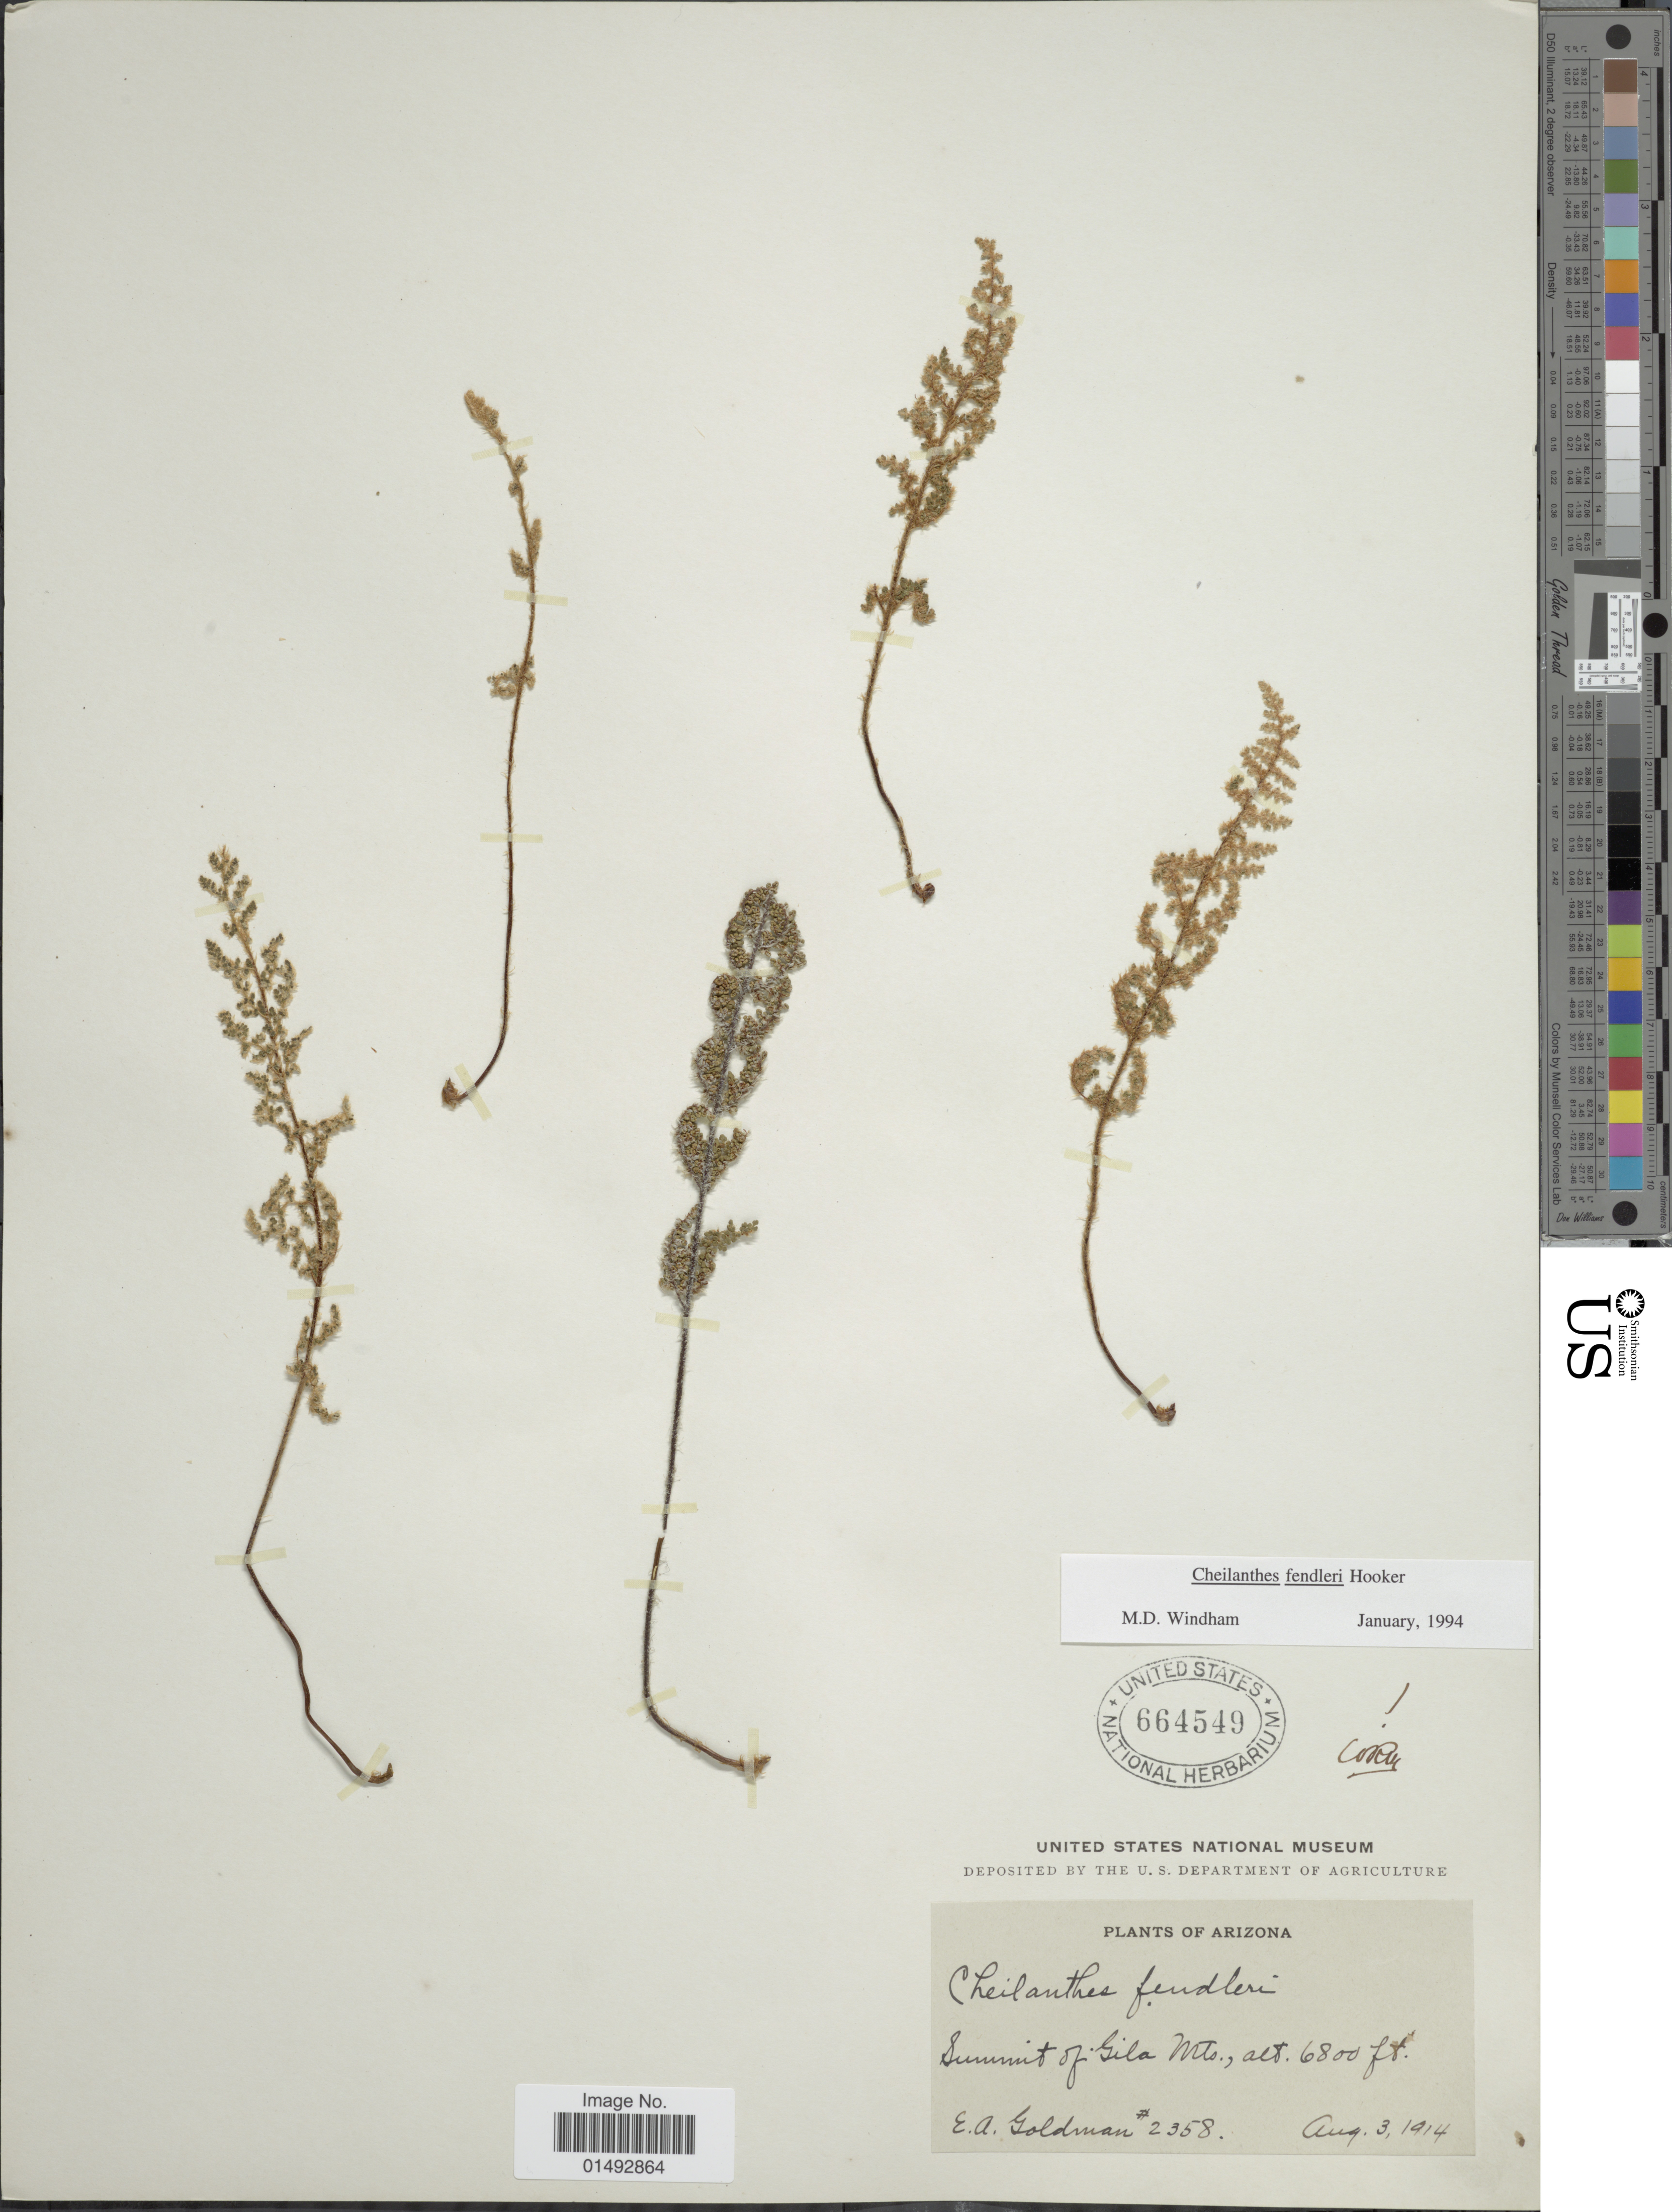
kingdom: Plantae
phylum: Tracheophyta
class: Polypodiopsida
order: Polypodiales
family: Pteridaceae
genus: Myriopteris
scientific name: Myriopteris fendleri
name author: (Hook.) E. Fourn.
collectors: E. A. Goldman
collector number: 2358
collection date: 1914-08-03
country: United States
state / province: Arizona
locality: Summit of Gila Mts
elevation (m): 2073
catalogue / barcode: US 664549